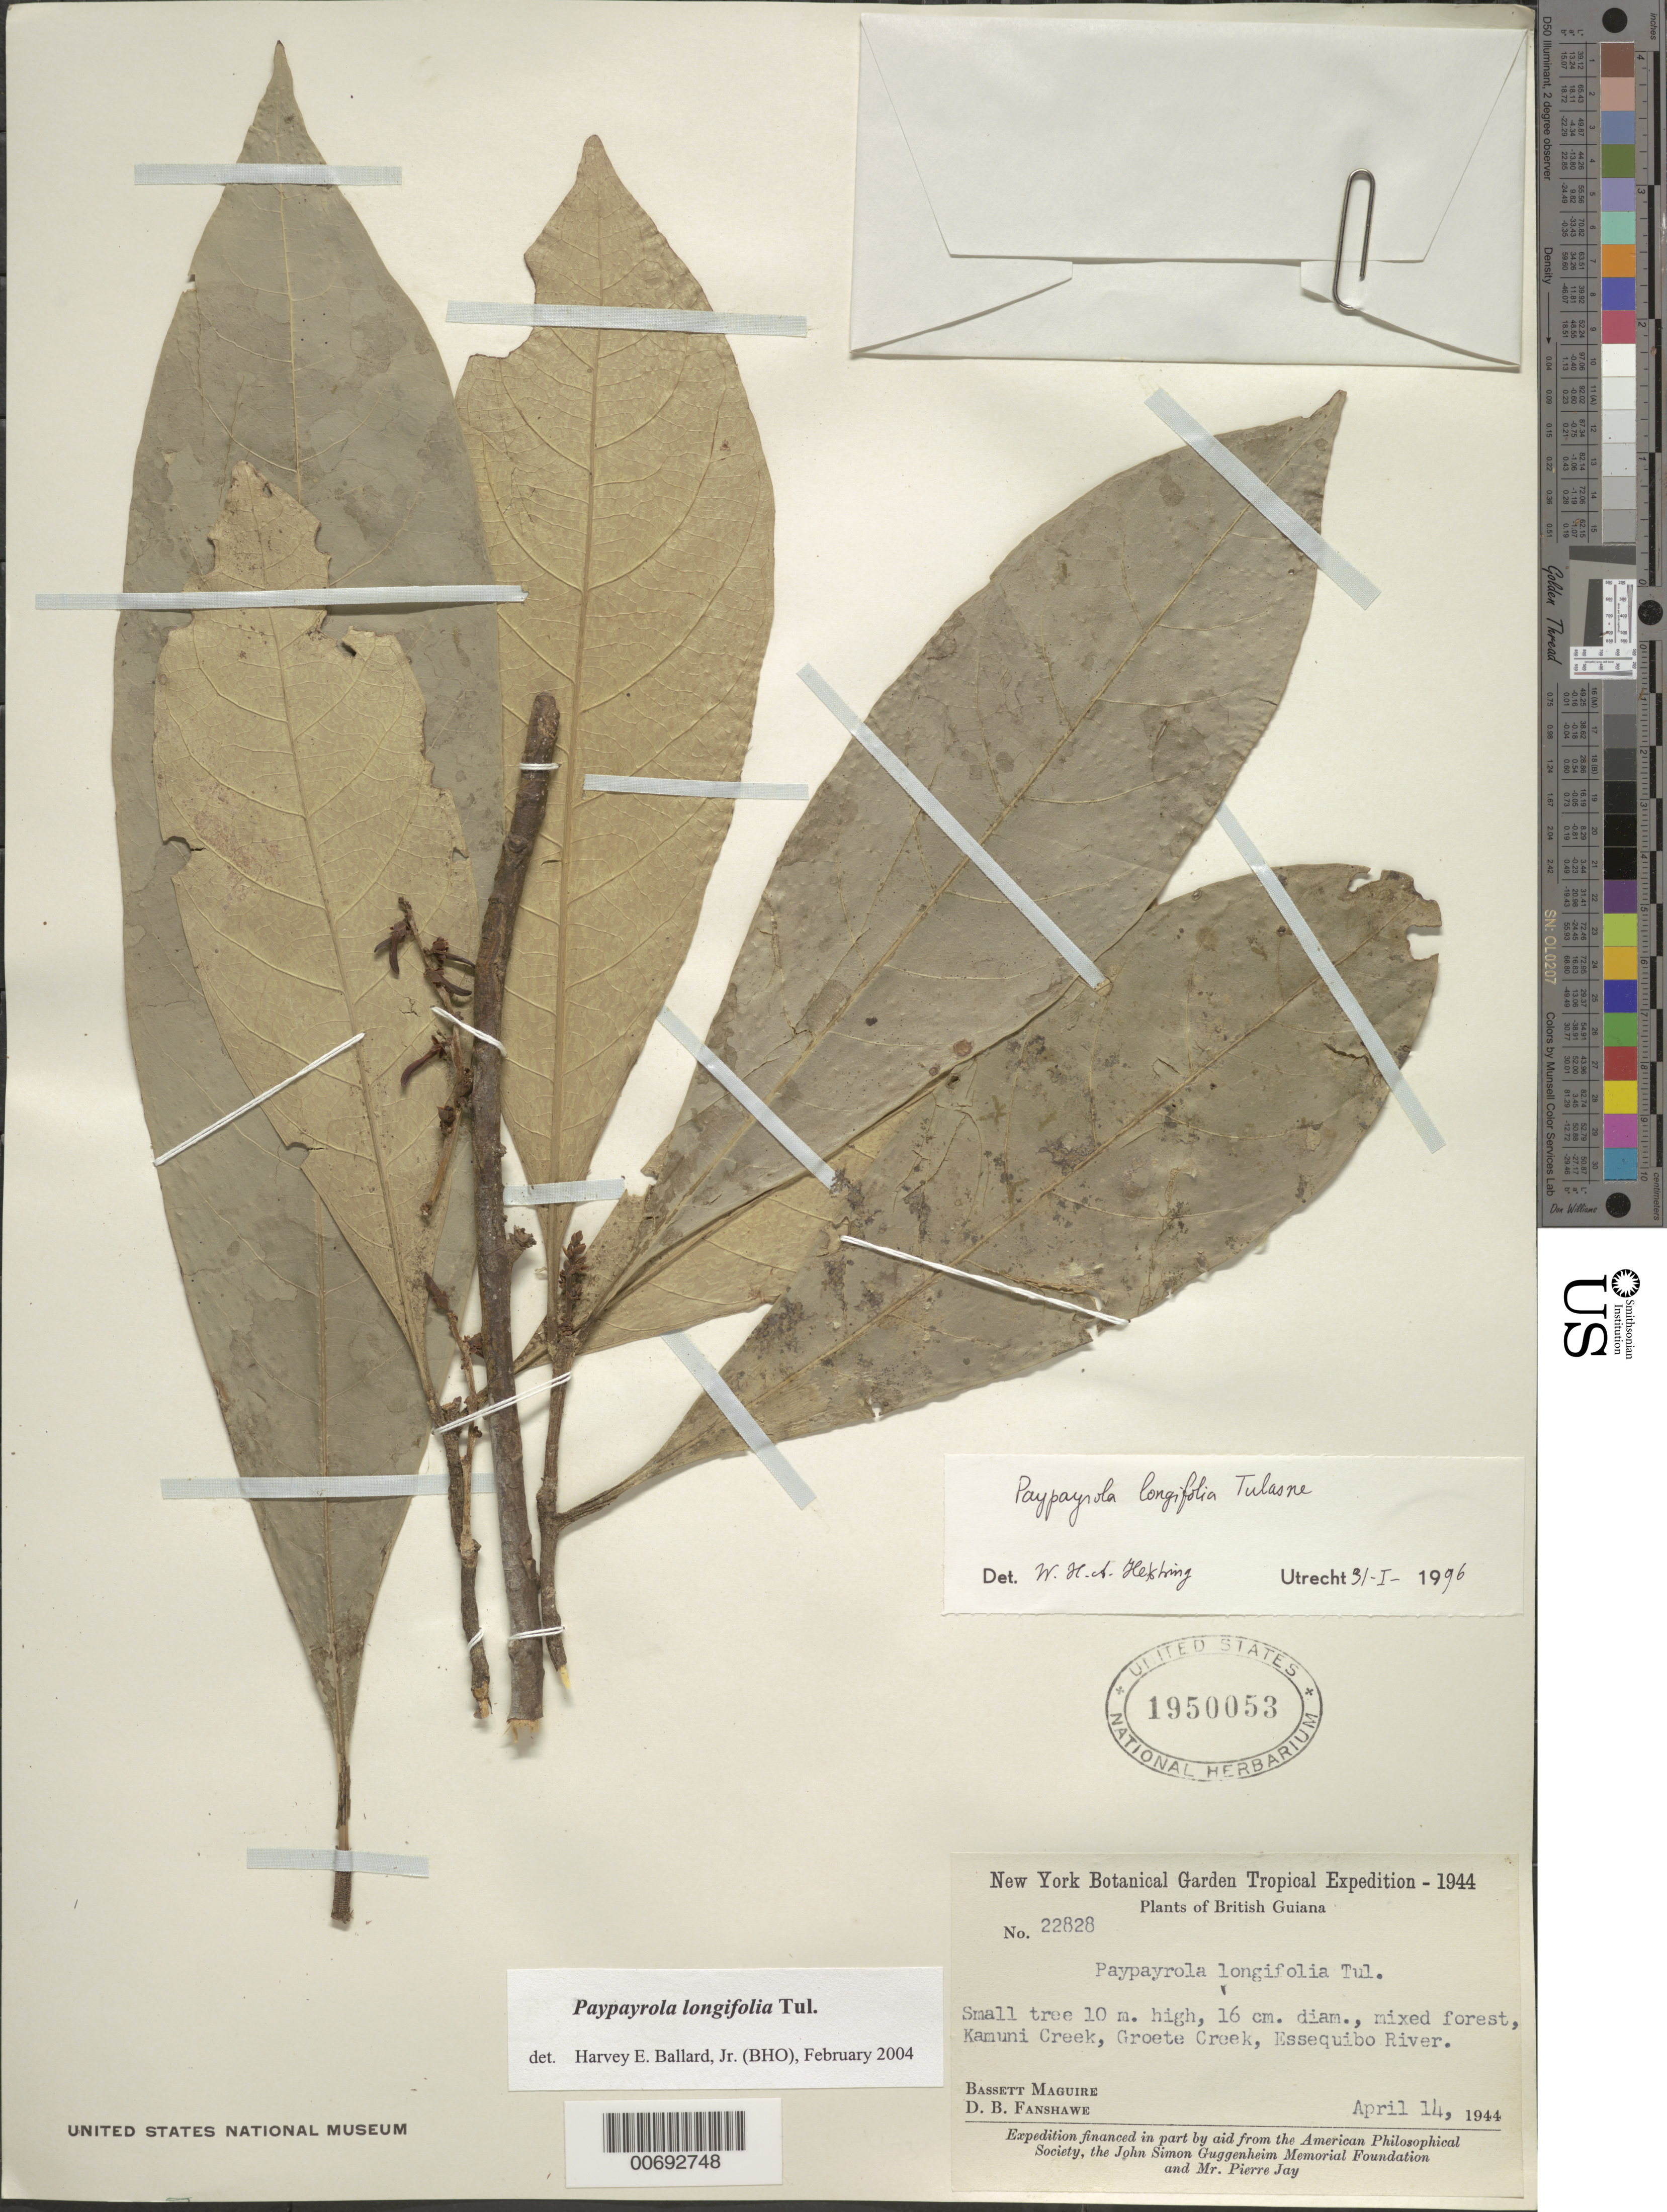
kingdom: Plantae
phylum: Tracheophyta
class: Magnoliopsida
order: Malpighiales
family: Violaceae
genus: Paypayrola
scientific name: Paypayrola longifolia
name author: Tul.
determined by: Ballard, Harvey E.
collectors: B. Maguire & D. B. Fanshawe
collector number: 22828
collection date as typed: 14-Apr-44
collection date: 1944-04-14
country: Guyana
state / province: Essequibo Isl-W. Demerara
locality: Kamuni Creek, Groete Creek, Essequibo River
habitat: Mixed forest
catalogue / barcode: US 1950053